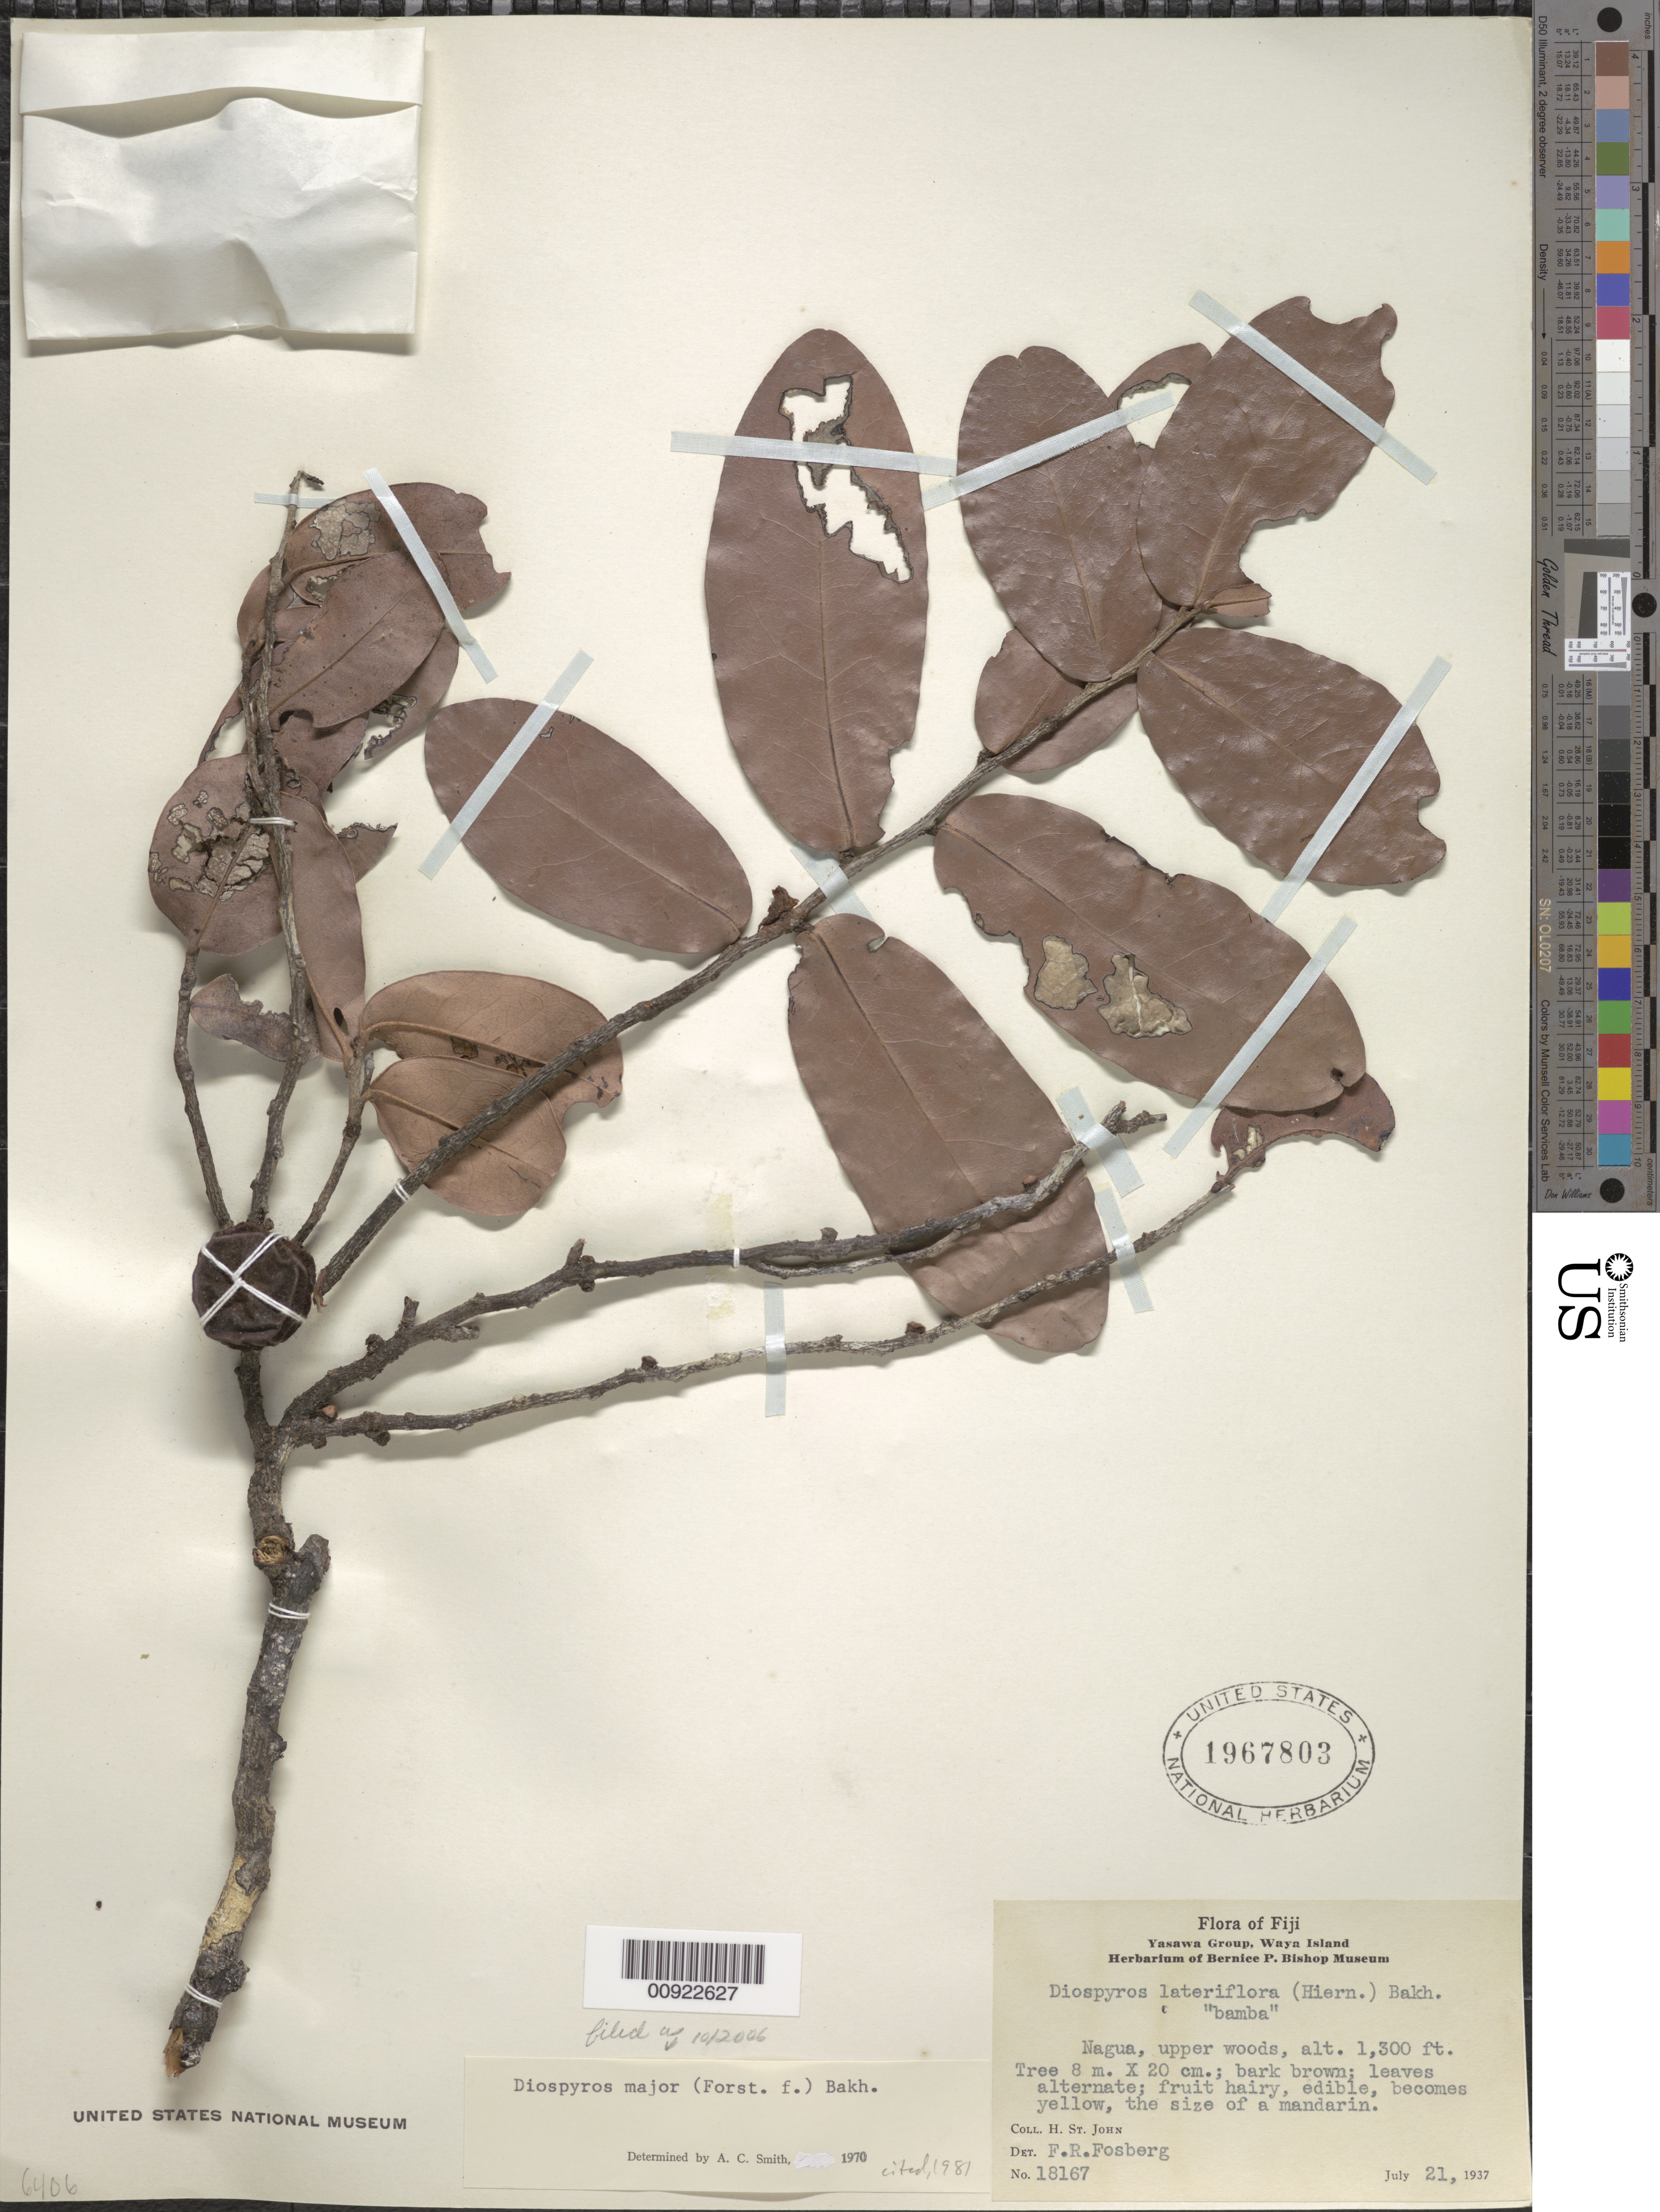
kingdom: Plantae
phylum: Tracheophyta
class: Magnoliopsida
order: Ericales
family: Ebenaceae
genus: Diospyros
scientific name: Diospyros major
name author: (G. Forst.) Bakh.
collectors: H. St. John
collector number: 18167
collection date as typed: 27 Jul 1937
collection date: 1937-07-27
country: Fiji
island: Waya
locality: Nagua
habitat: Upper woods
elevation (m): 396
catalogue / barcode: US 1967803